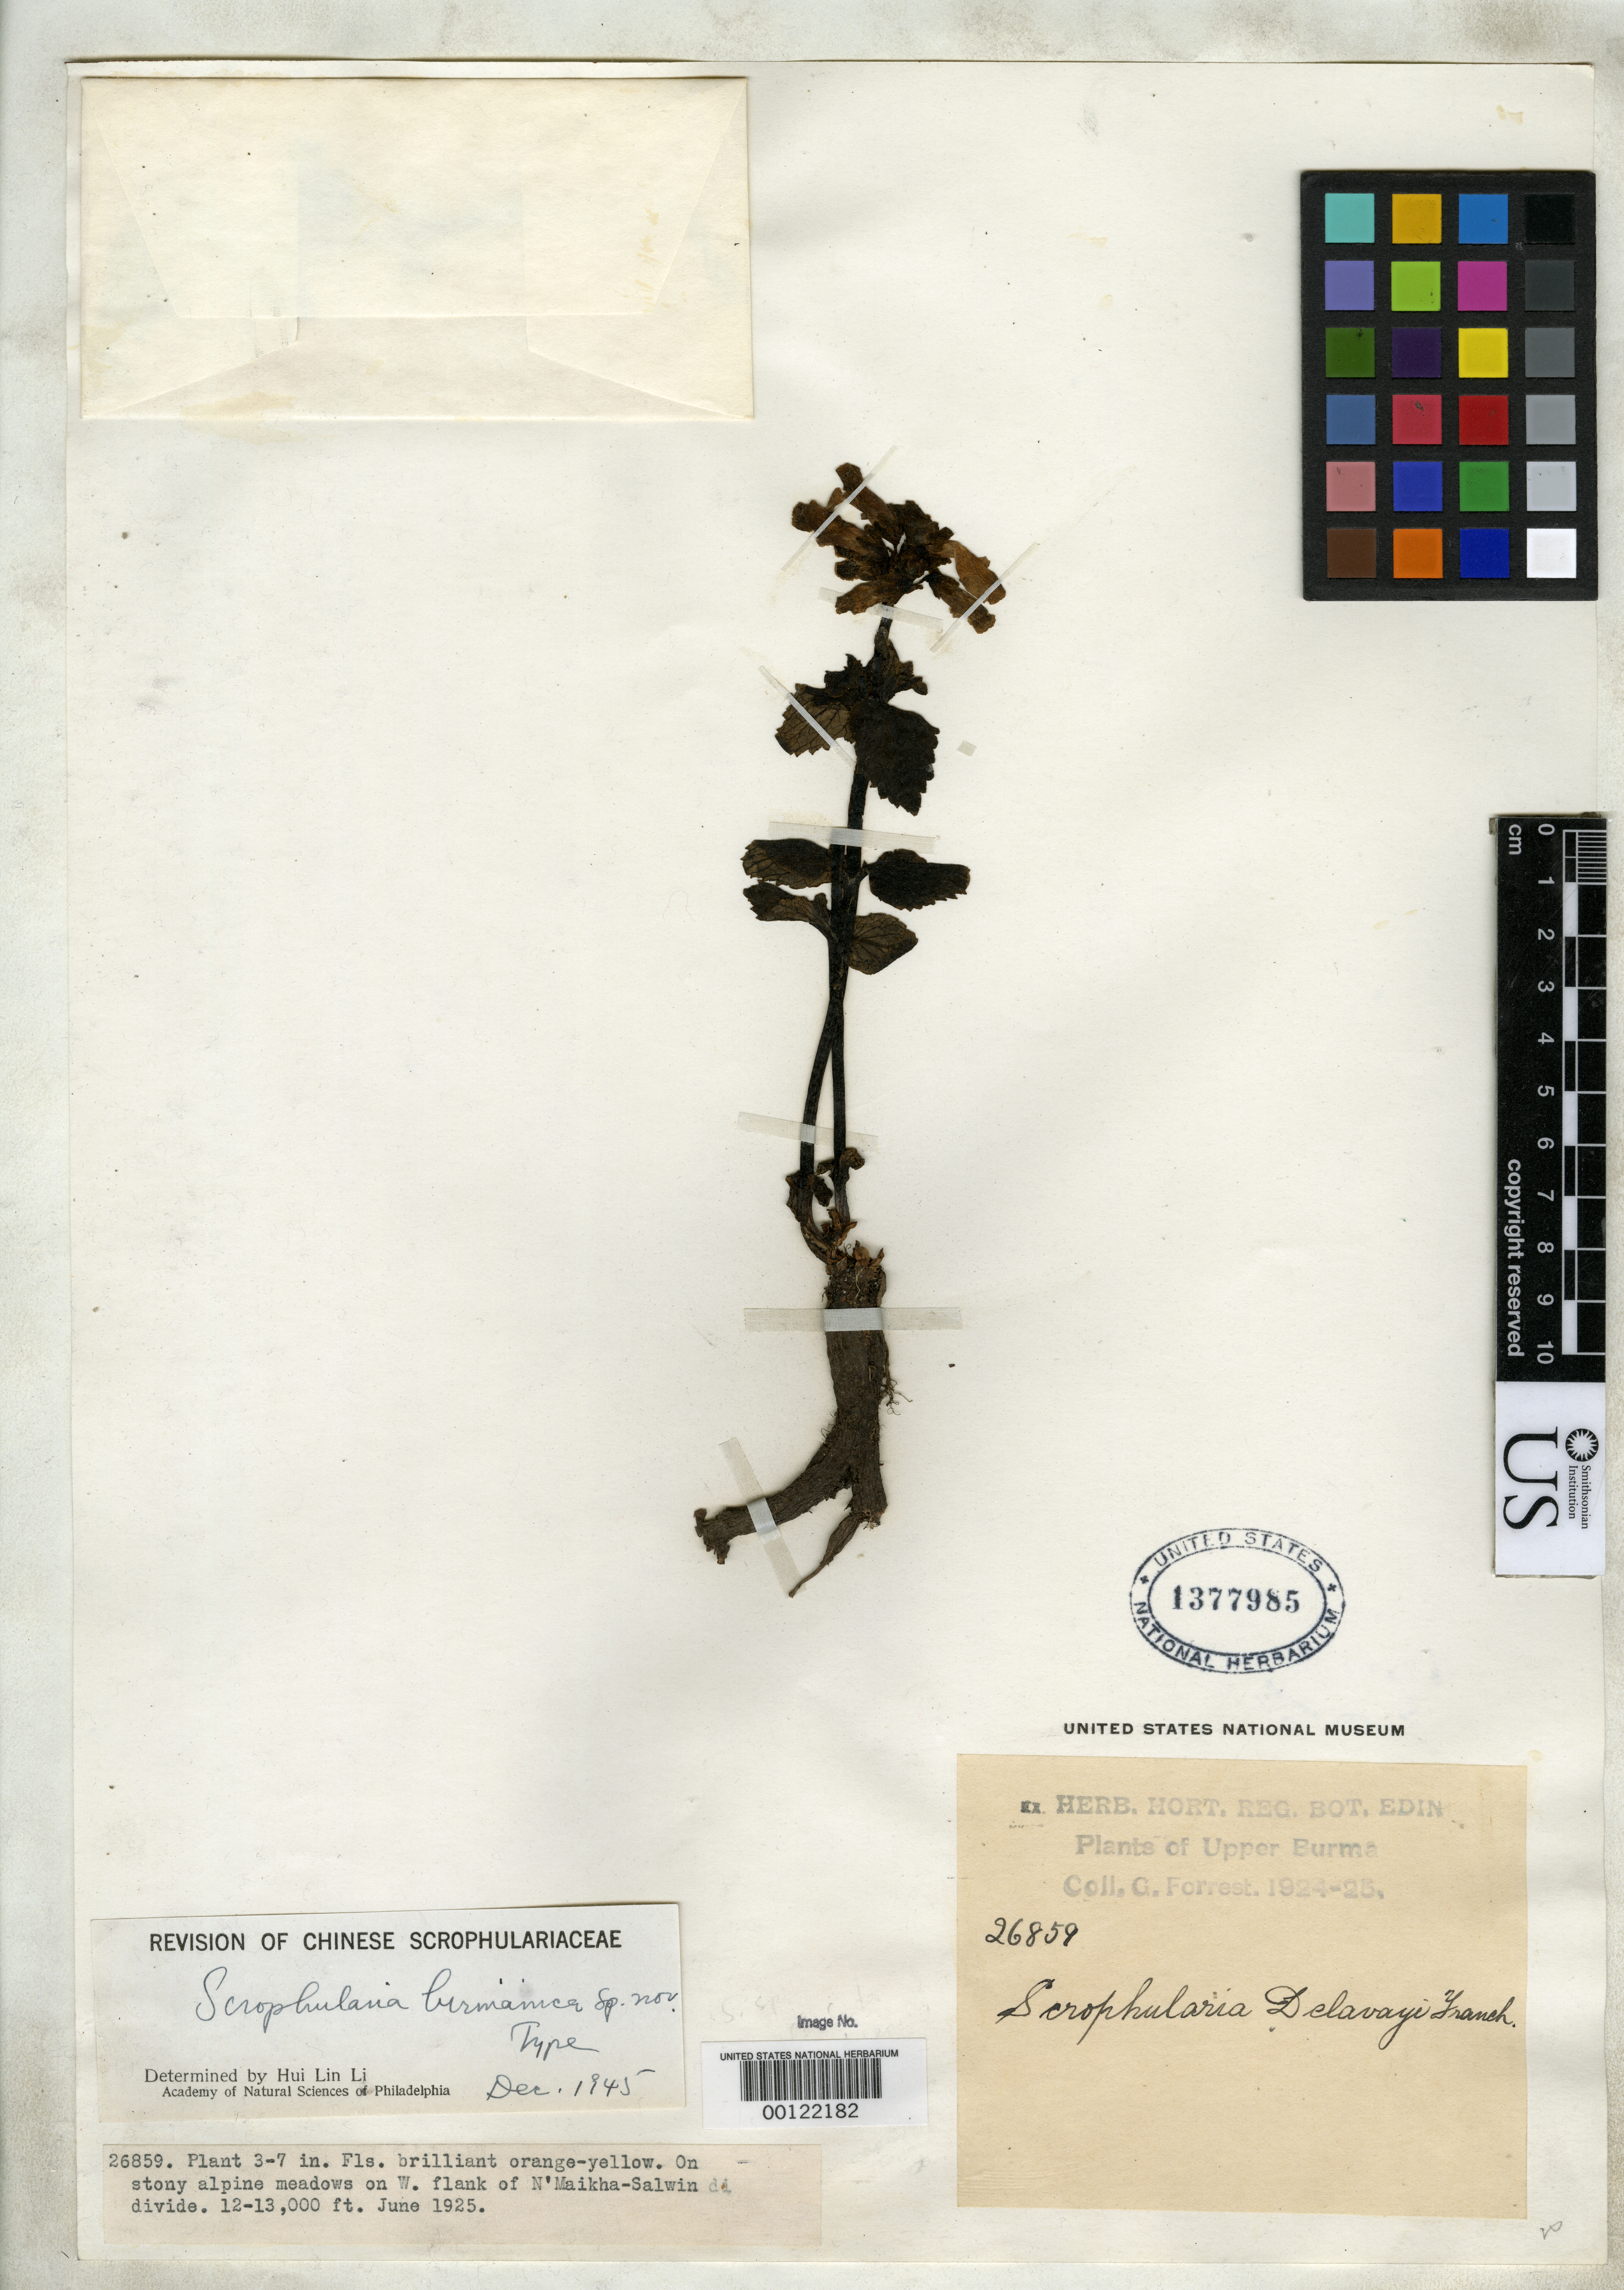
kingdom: Plantae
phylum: Tracheophyta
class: Magnoliopsida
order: Lamiales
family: Scrophulariaceae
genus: Scrophularia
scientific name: Scrophularia birmanica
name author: H.L. Li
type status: Isotype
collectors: G. Forrest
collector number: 26859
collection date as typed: Jun 1925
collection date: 1925-06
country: Myanmar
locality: Nomaika-Salwin divide.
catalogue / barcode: US 1377985